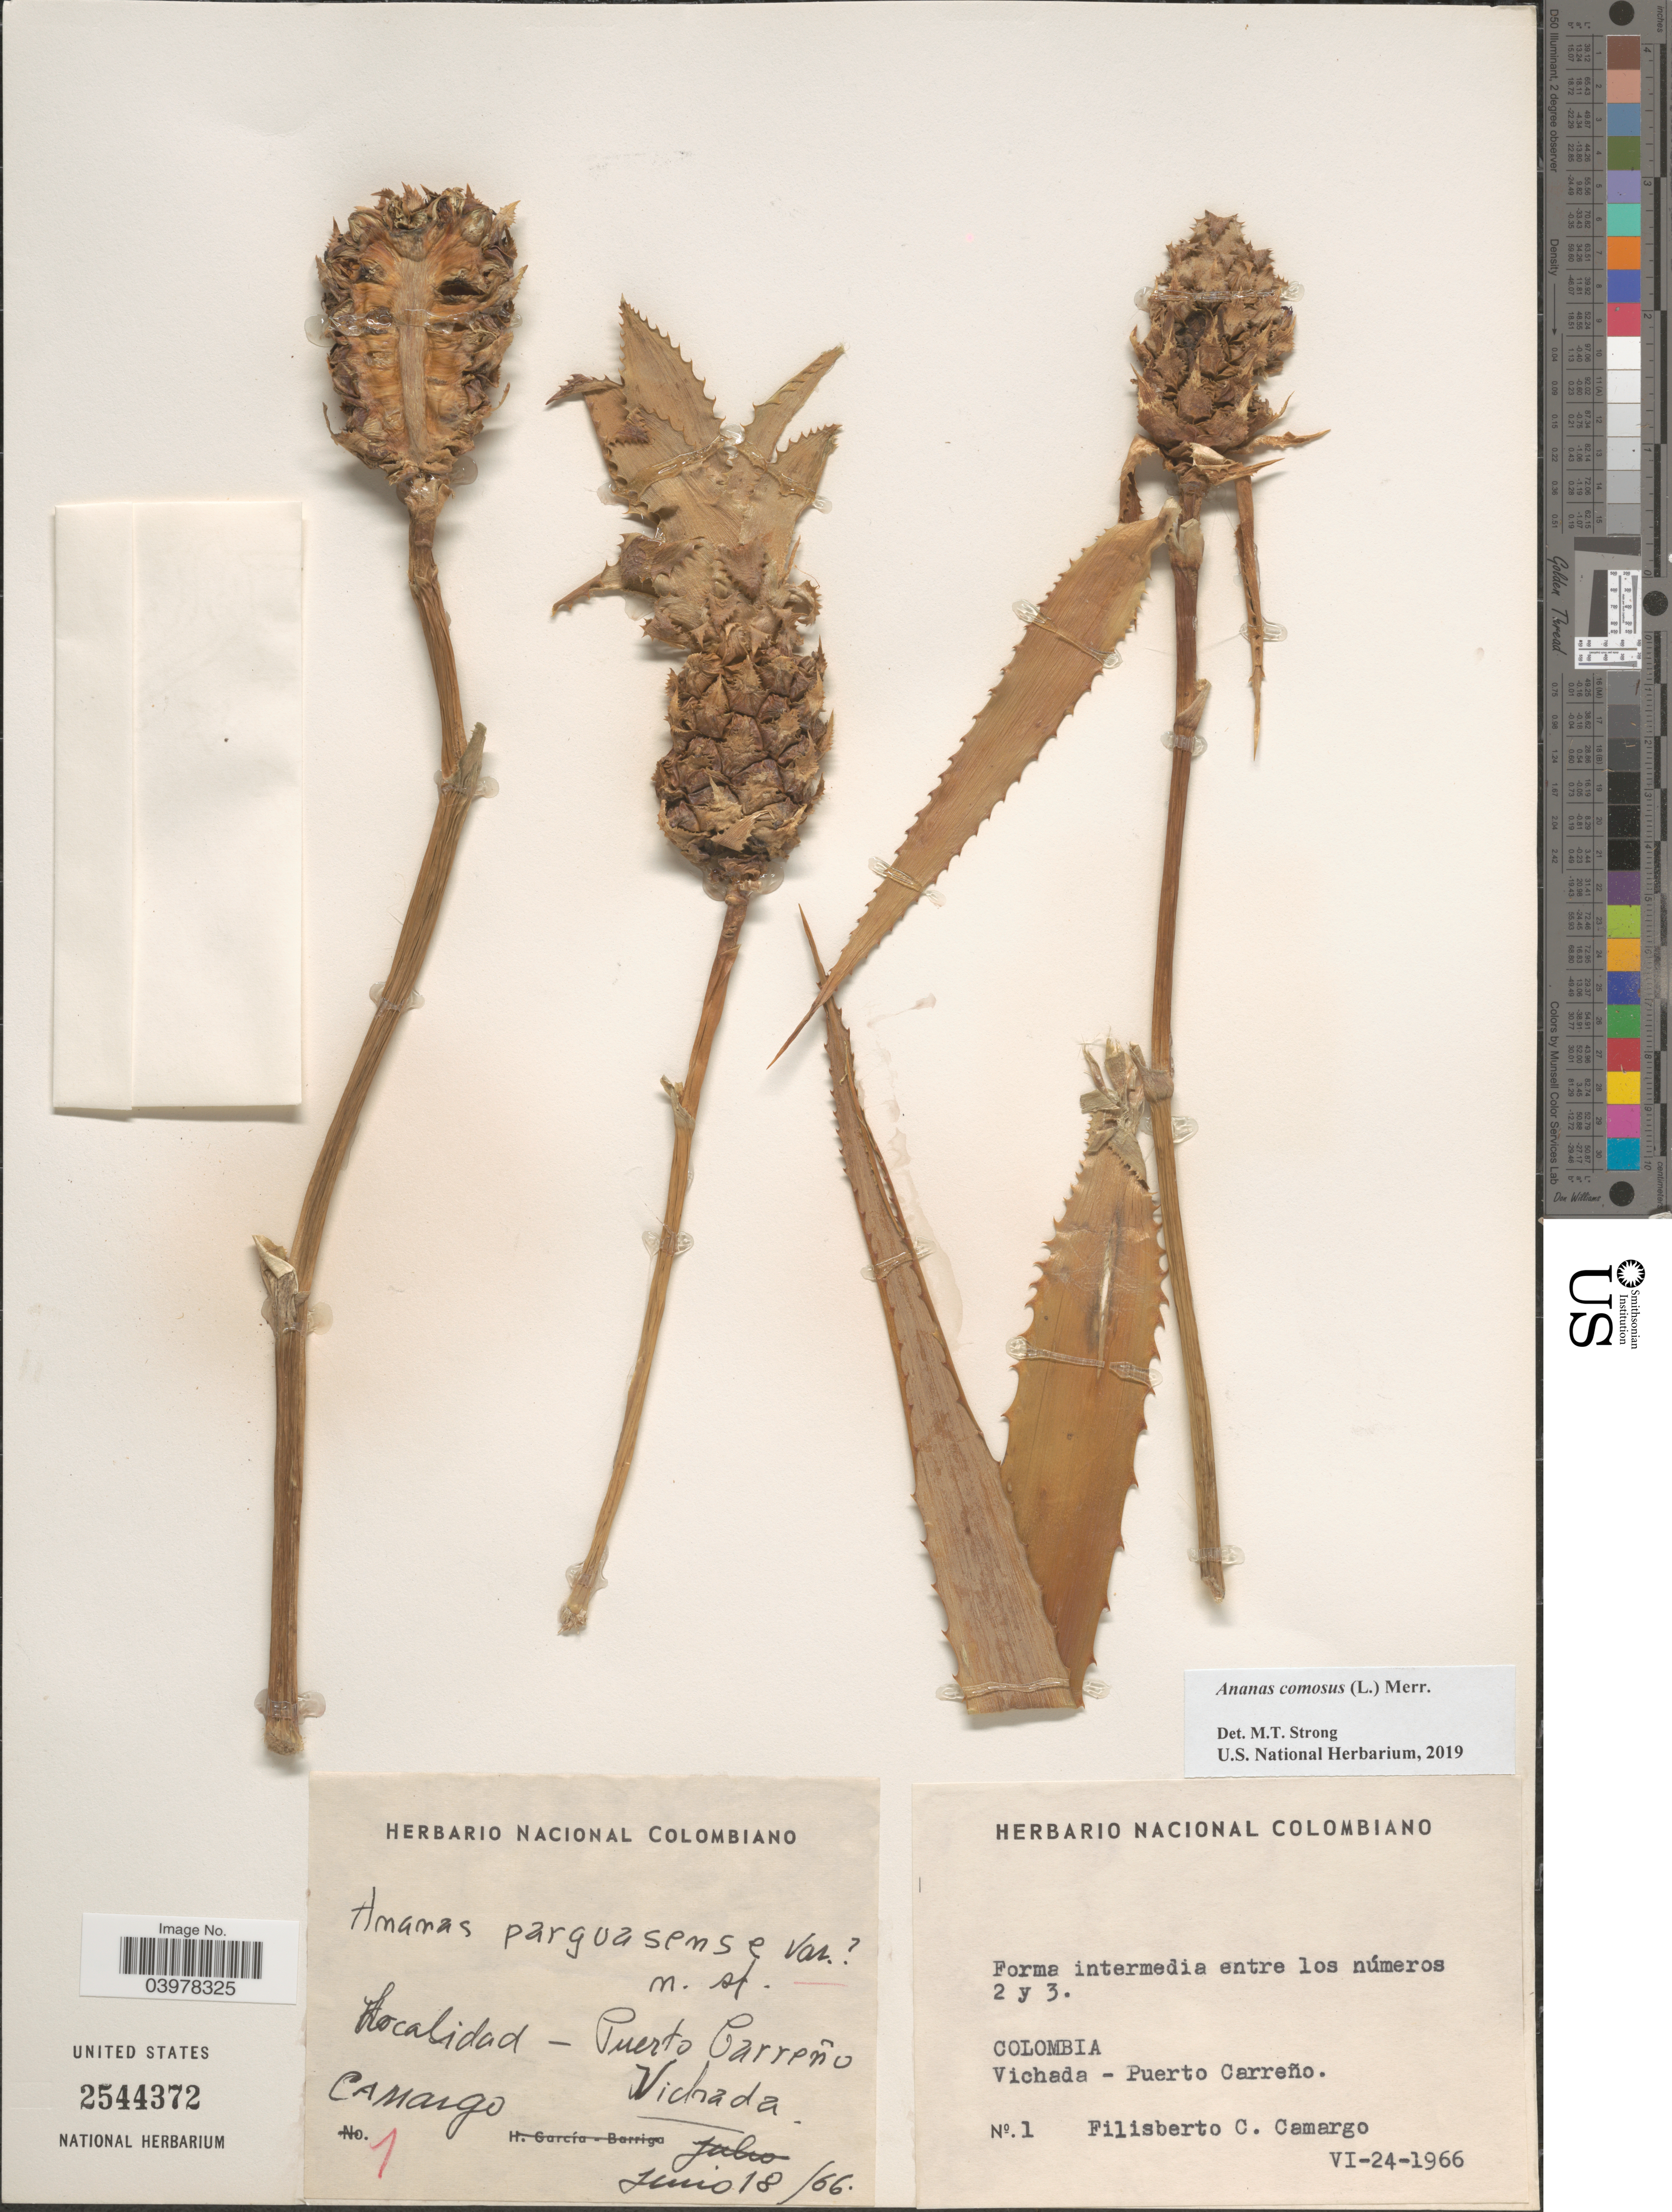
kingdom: Plantae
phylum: Tracheophyta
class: Liliopsida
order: Poales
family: Bromeliaceae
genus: Ananas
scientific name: Ananas comosus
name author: (L.) Merr.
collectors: F. C. Camargo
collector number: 1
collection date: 1966-06-18/1966-06-24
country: Colombia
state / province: Vichada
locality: Puerto Carreño.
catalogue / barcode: US 2544372